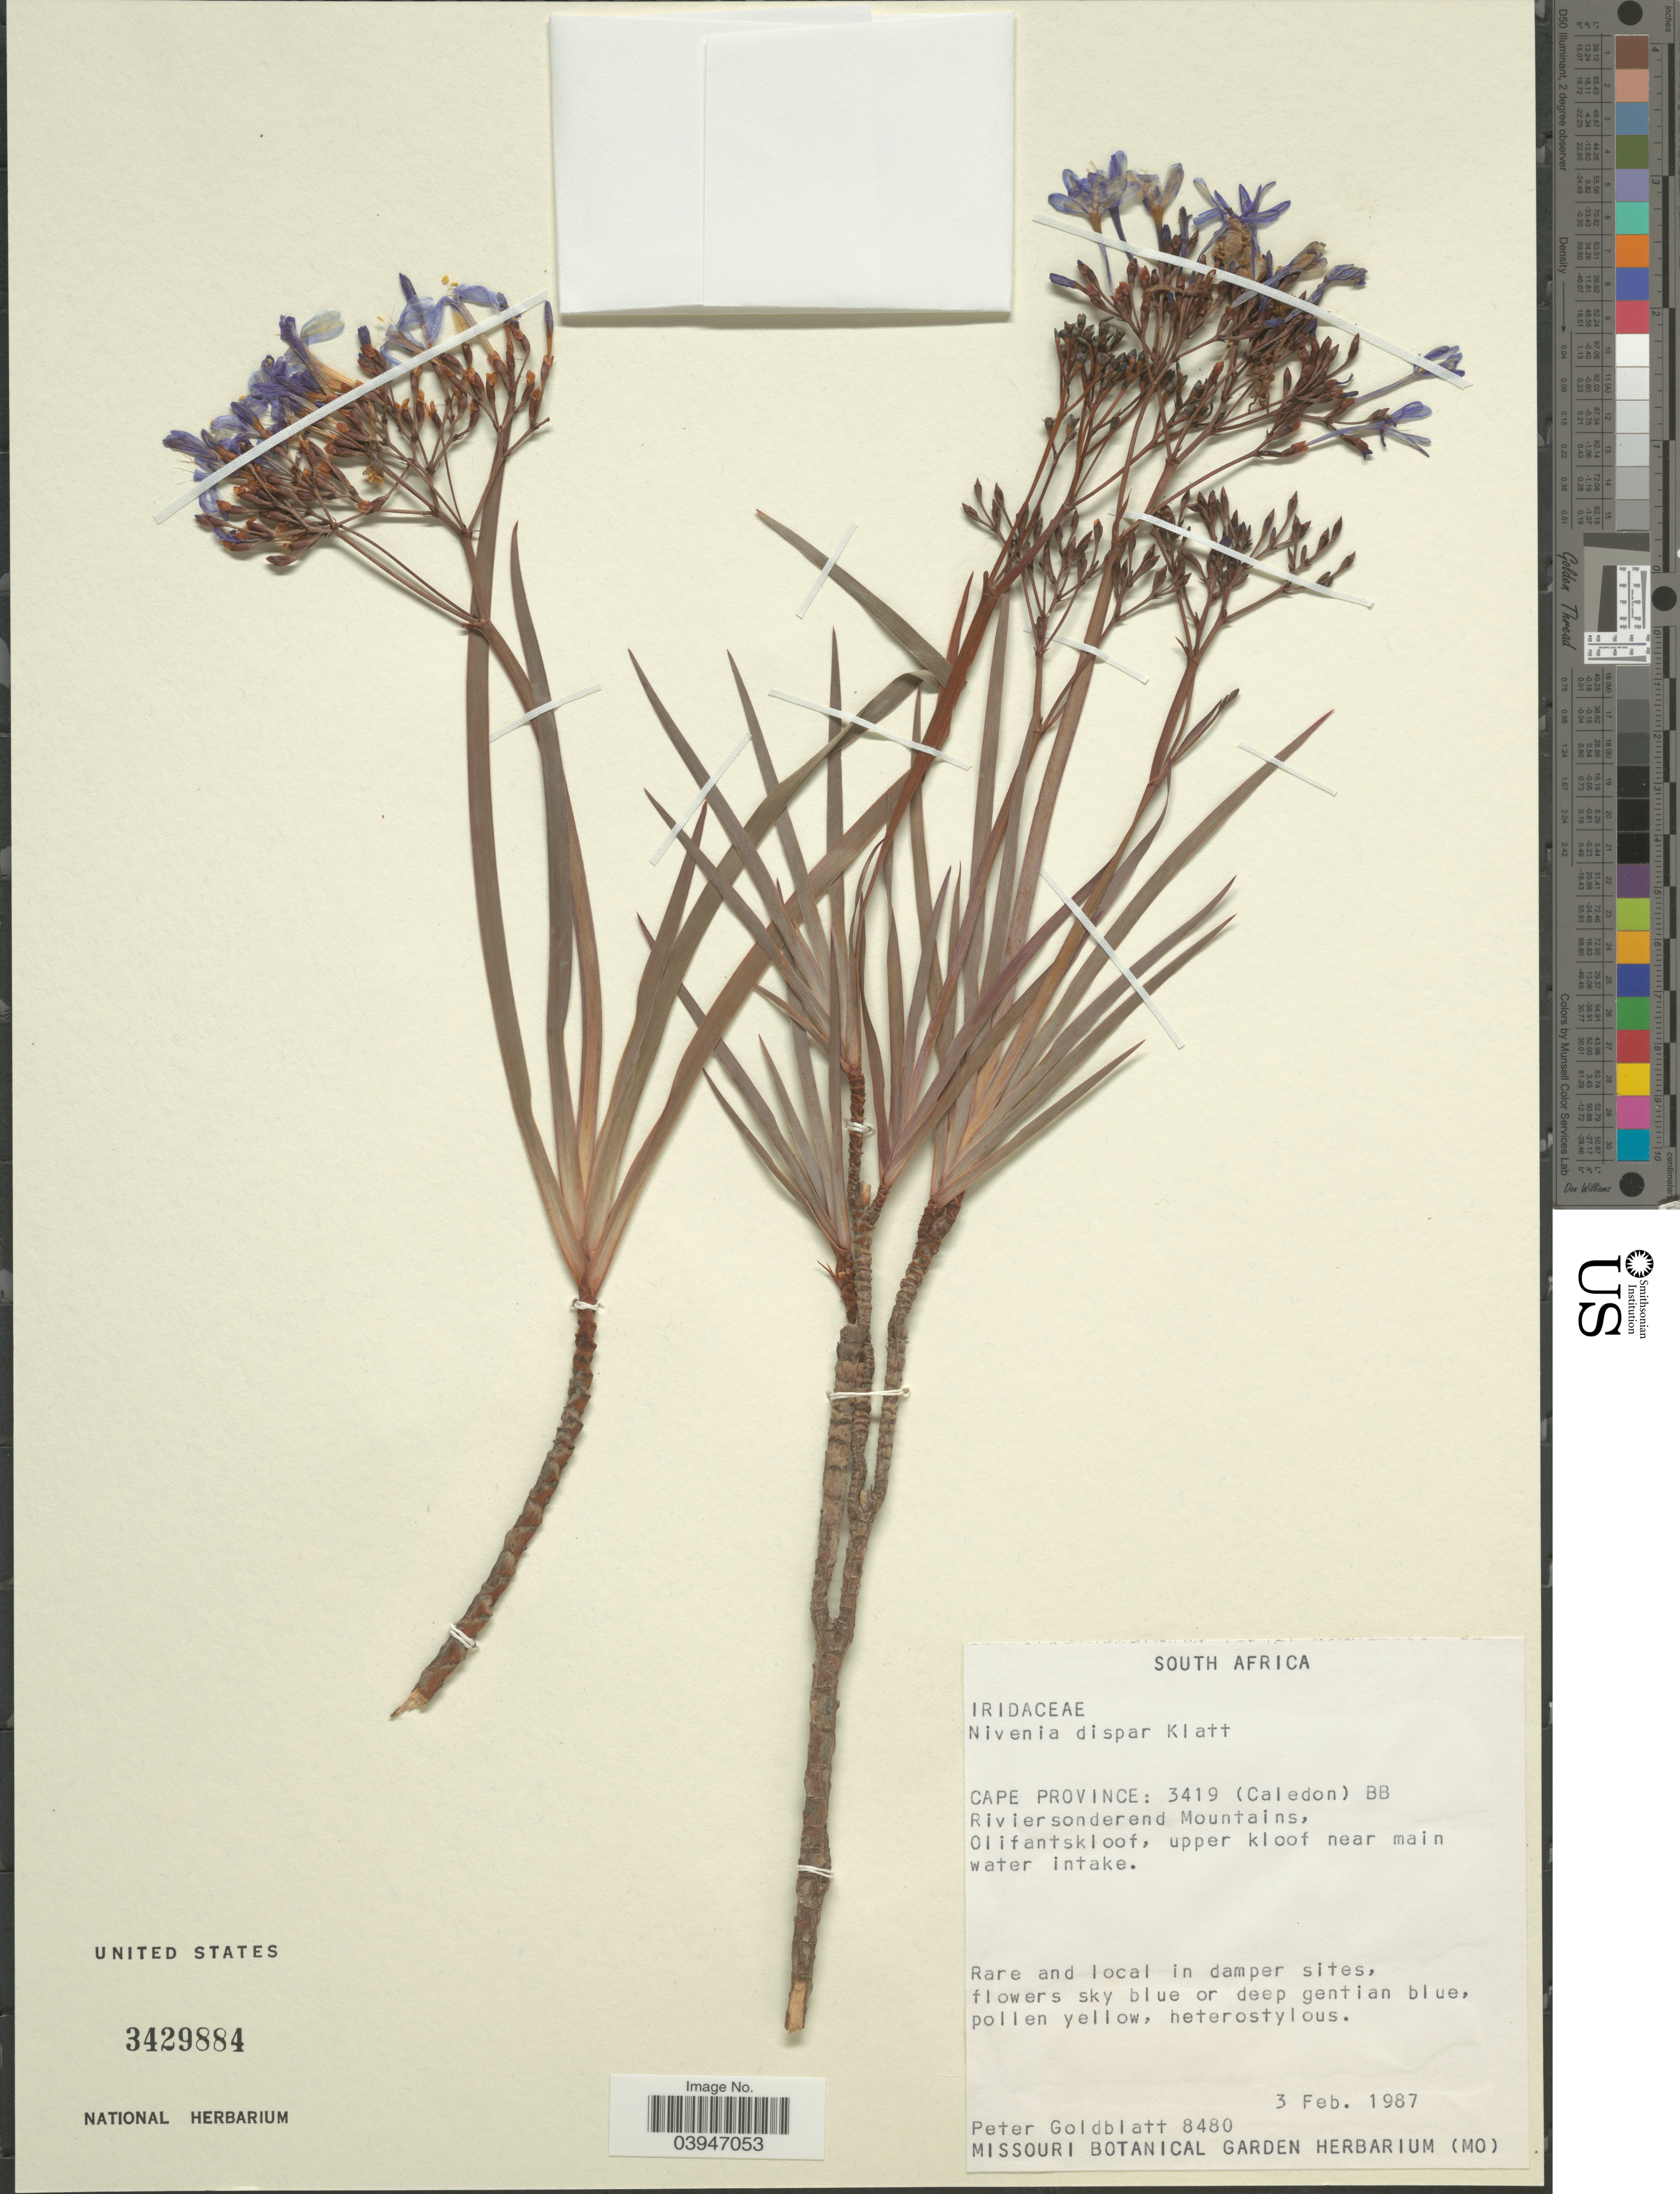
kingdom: Plantae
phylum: Tracheophyta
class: Liliopsida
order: Asparagales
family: Iridaceae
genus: Nivenia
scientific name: Nivenia dispar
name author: N.E. Br.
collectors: P. Goldblatt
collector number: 8480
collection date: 1987-02-03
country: South Africa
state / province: Western Cape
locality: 3419 (Caledon) BB. Riviersonderend Mountains, Olifantskloof, upper kloof near main water intake.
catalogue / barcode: US 3429884